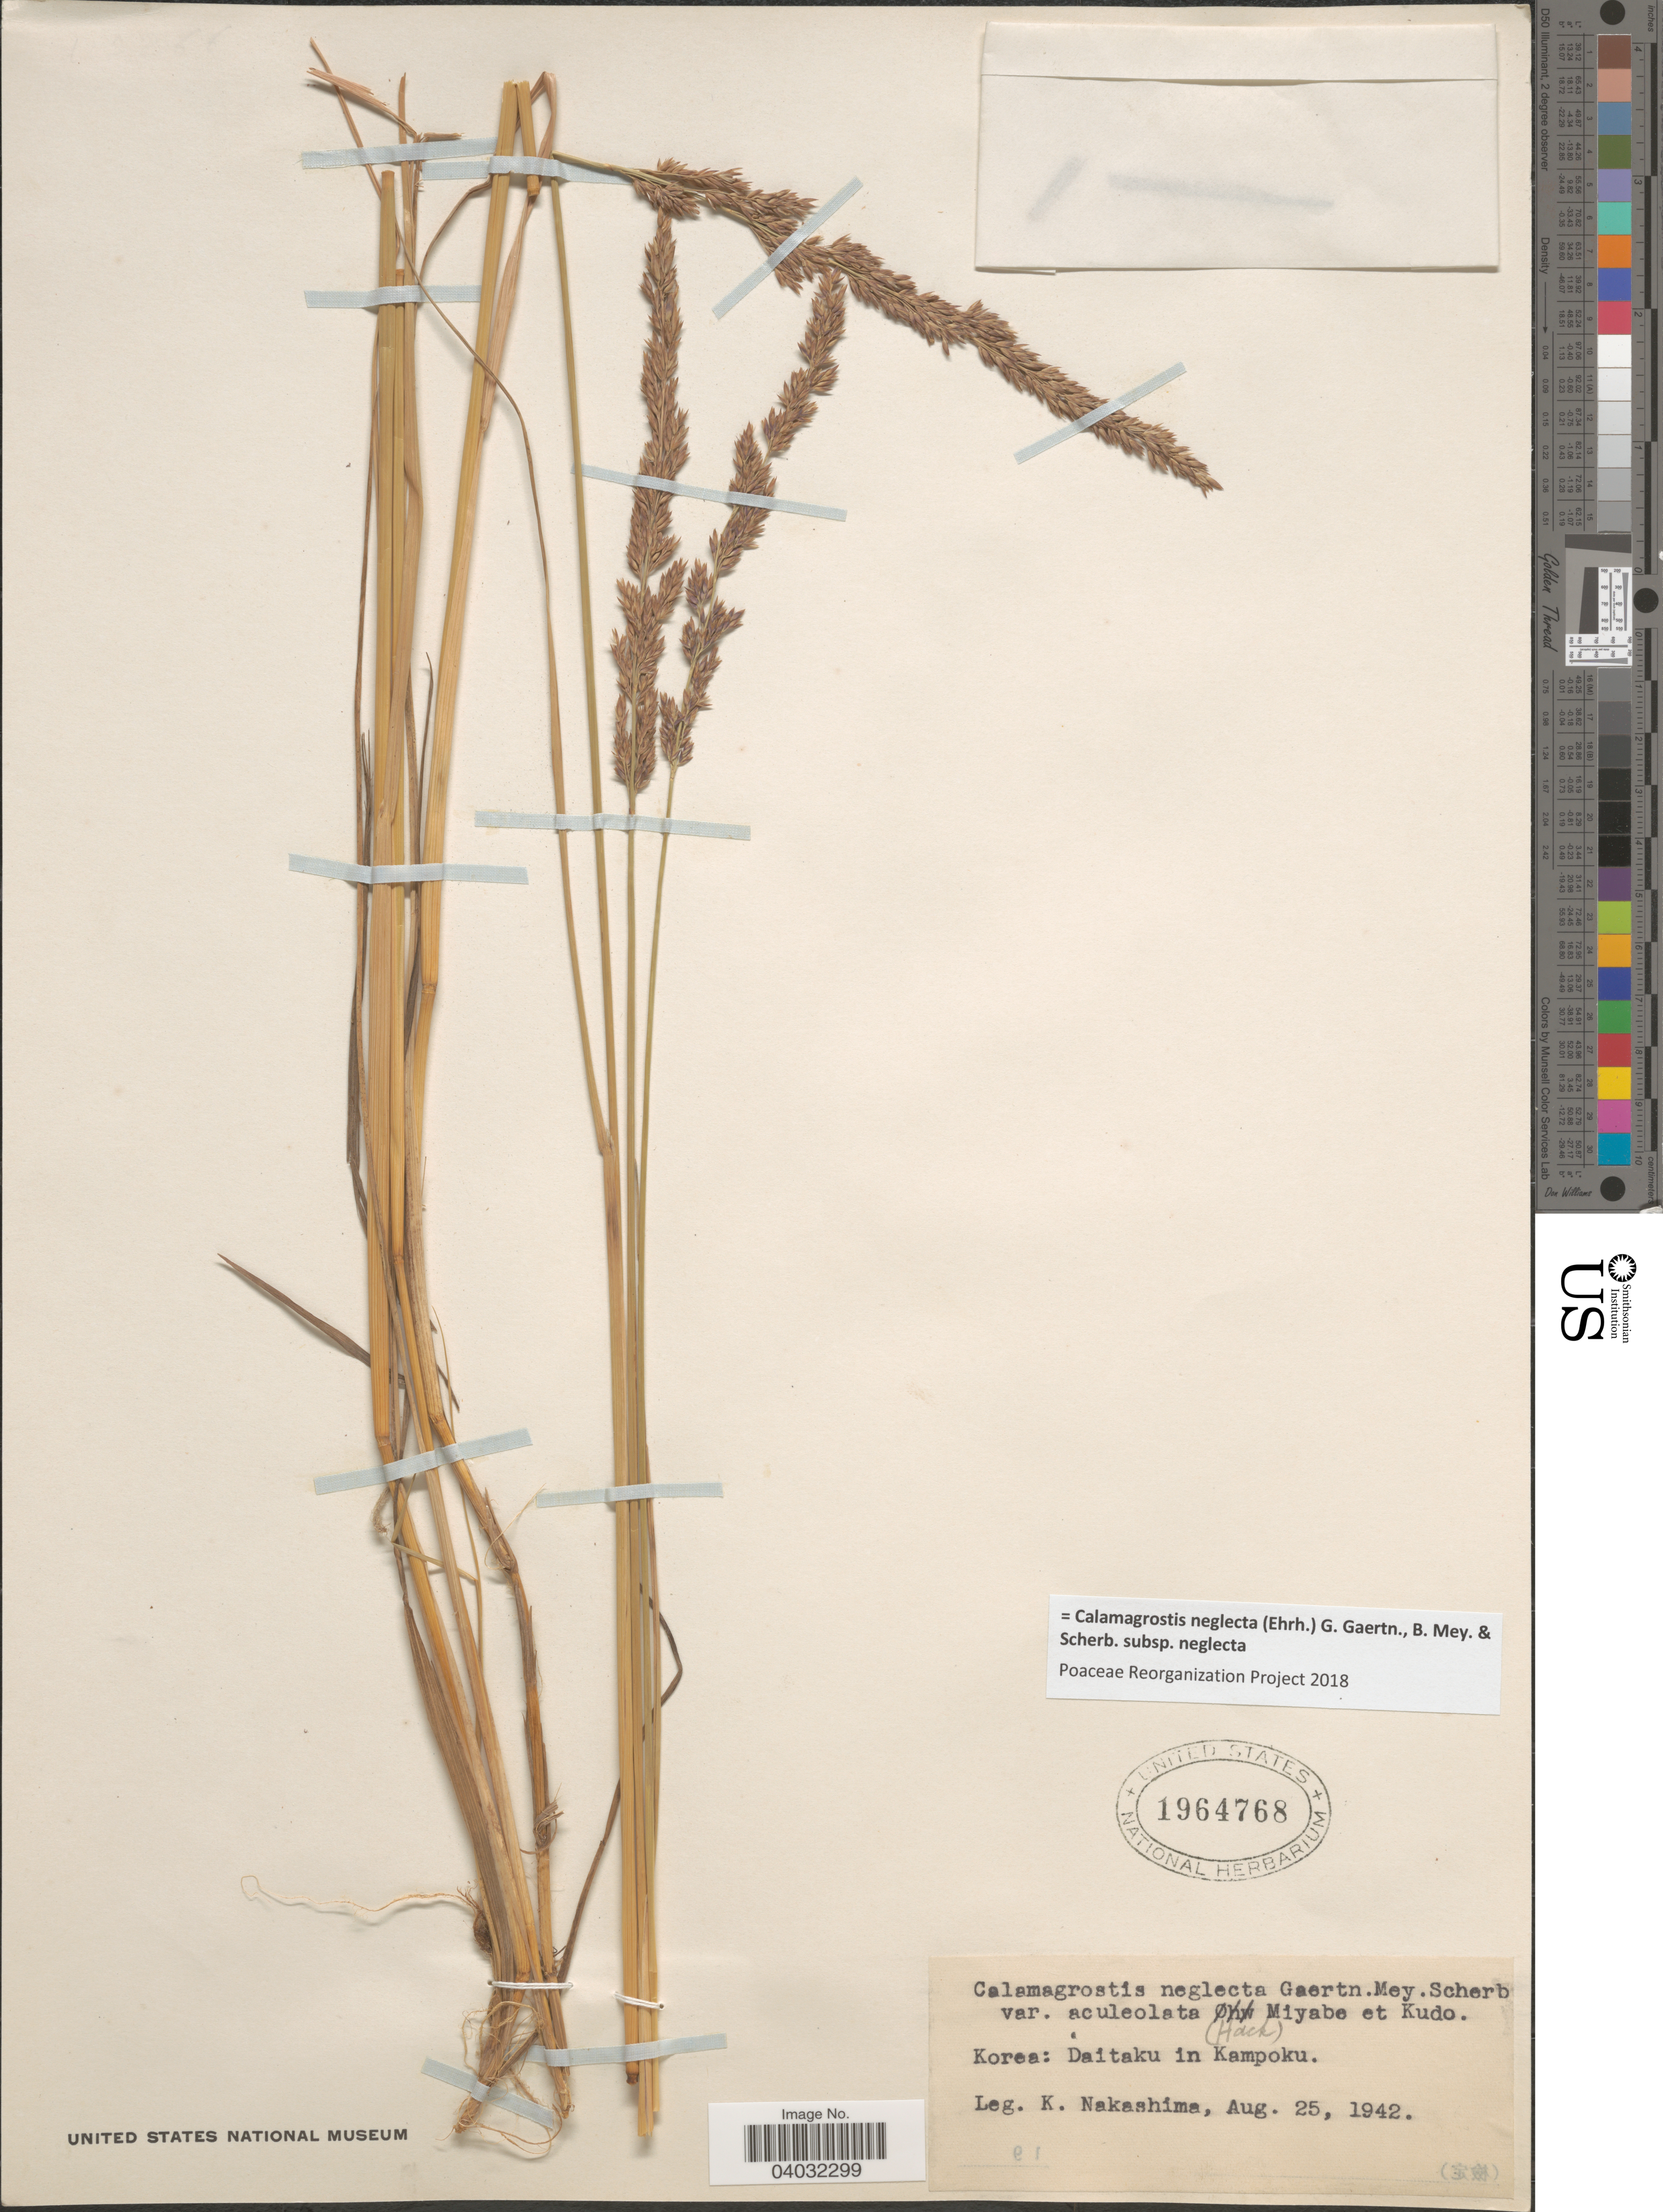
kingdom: Plantae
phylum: Tracheophyta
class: Liliopsida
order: Poales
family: Poaceae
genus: Calamagrostis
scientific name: Calamagrostis neglecta subsp. neglecta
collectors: K. Nakashima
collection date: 1942-08-25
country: South Korea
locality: Daitaku in Kampoku.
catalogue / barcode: US 1964768